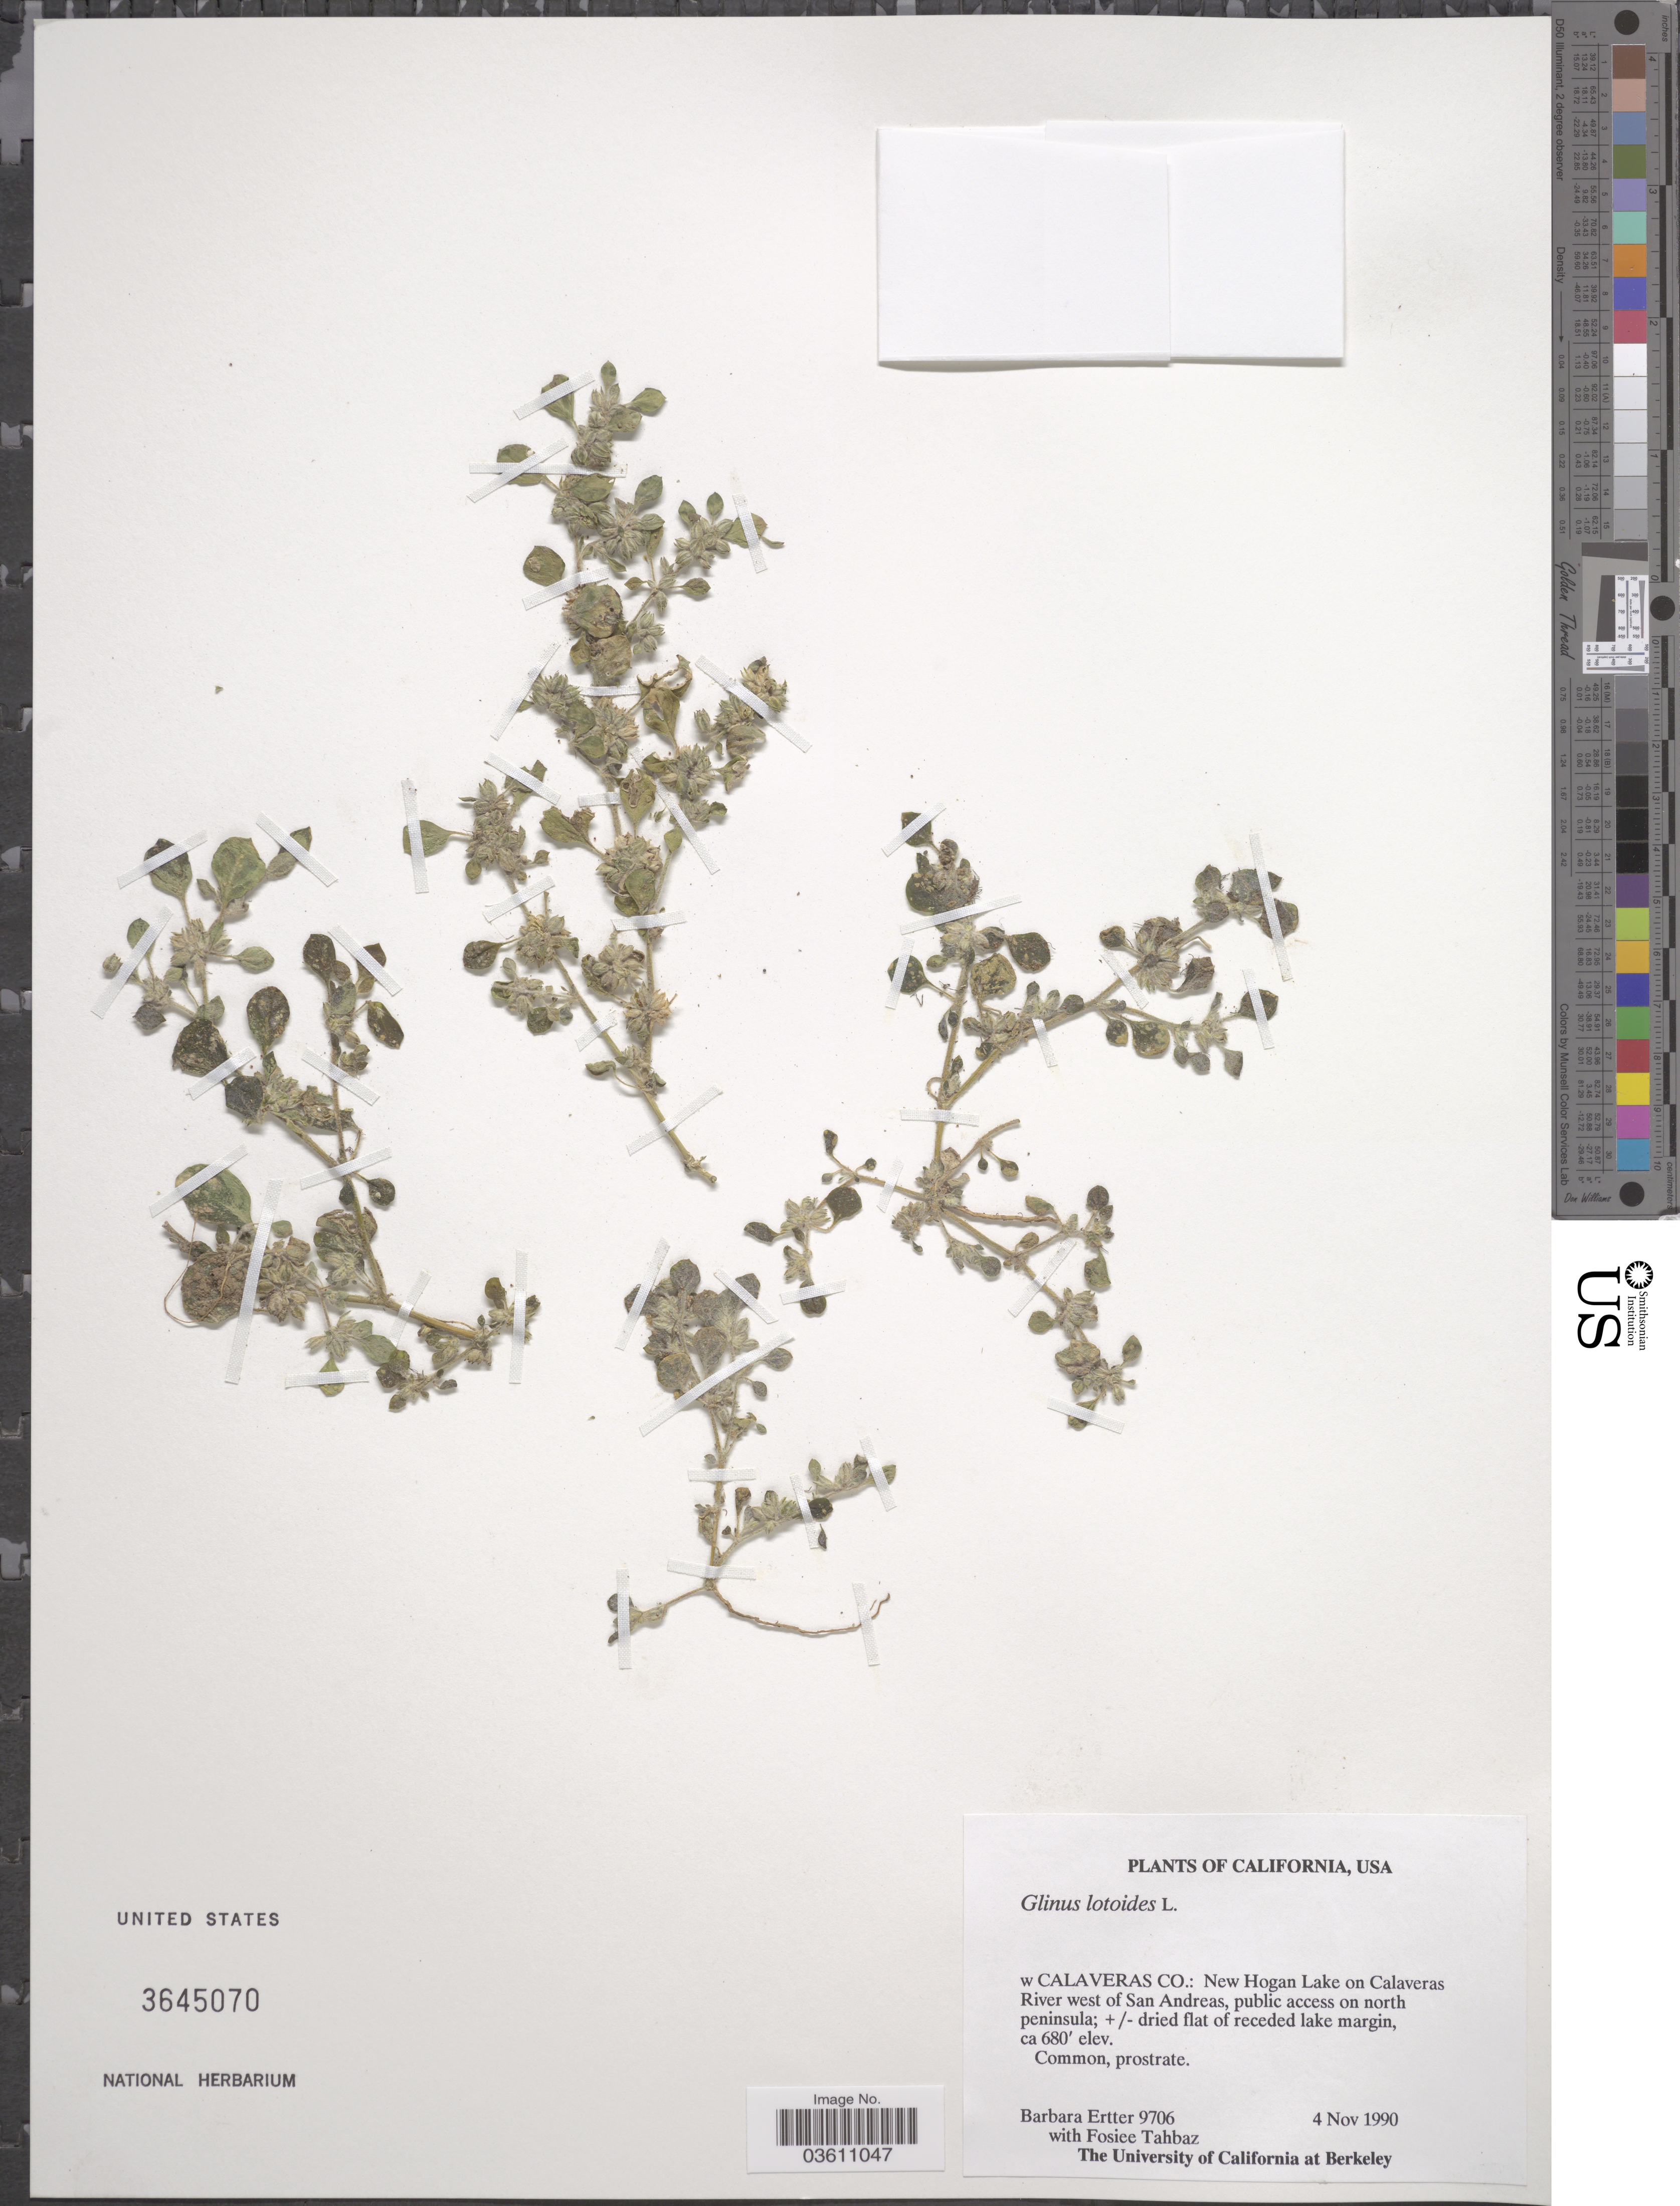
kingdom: Plantae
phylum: Tracheophyta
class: Magnoliopsida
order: Caryophyllales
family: Molluginaceae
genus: Glinus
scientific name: Glinus lotoides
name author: L.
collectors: B. Ertter & F. Tahbaz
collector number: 9706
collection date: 1990-11-04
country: United States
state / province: California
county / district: Calaveras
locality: W Calaveras Co.: New Hogan Lake on Calaveras River west of San Andreas, public access on north peninsula.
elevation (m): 207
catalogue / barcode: US 3645070